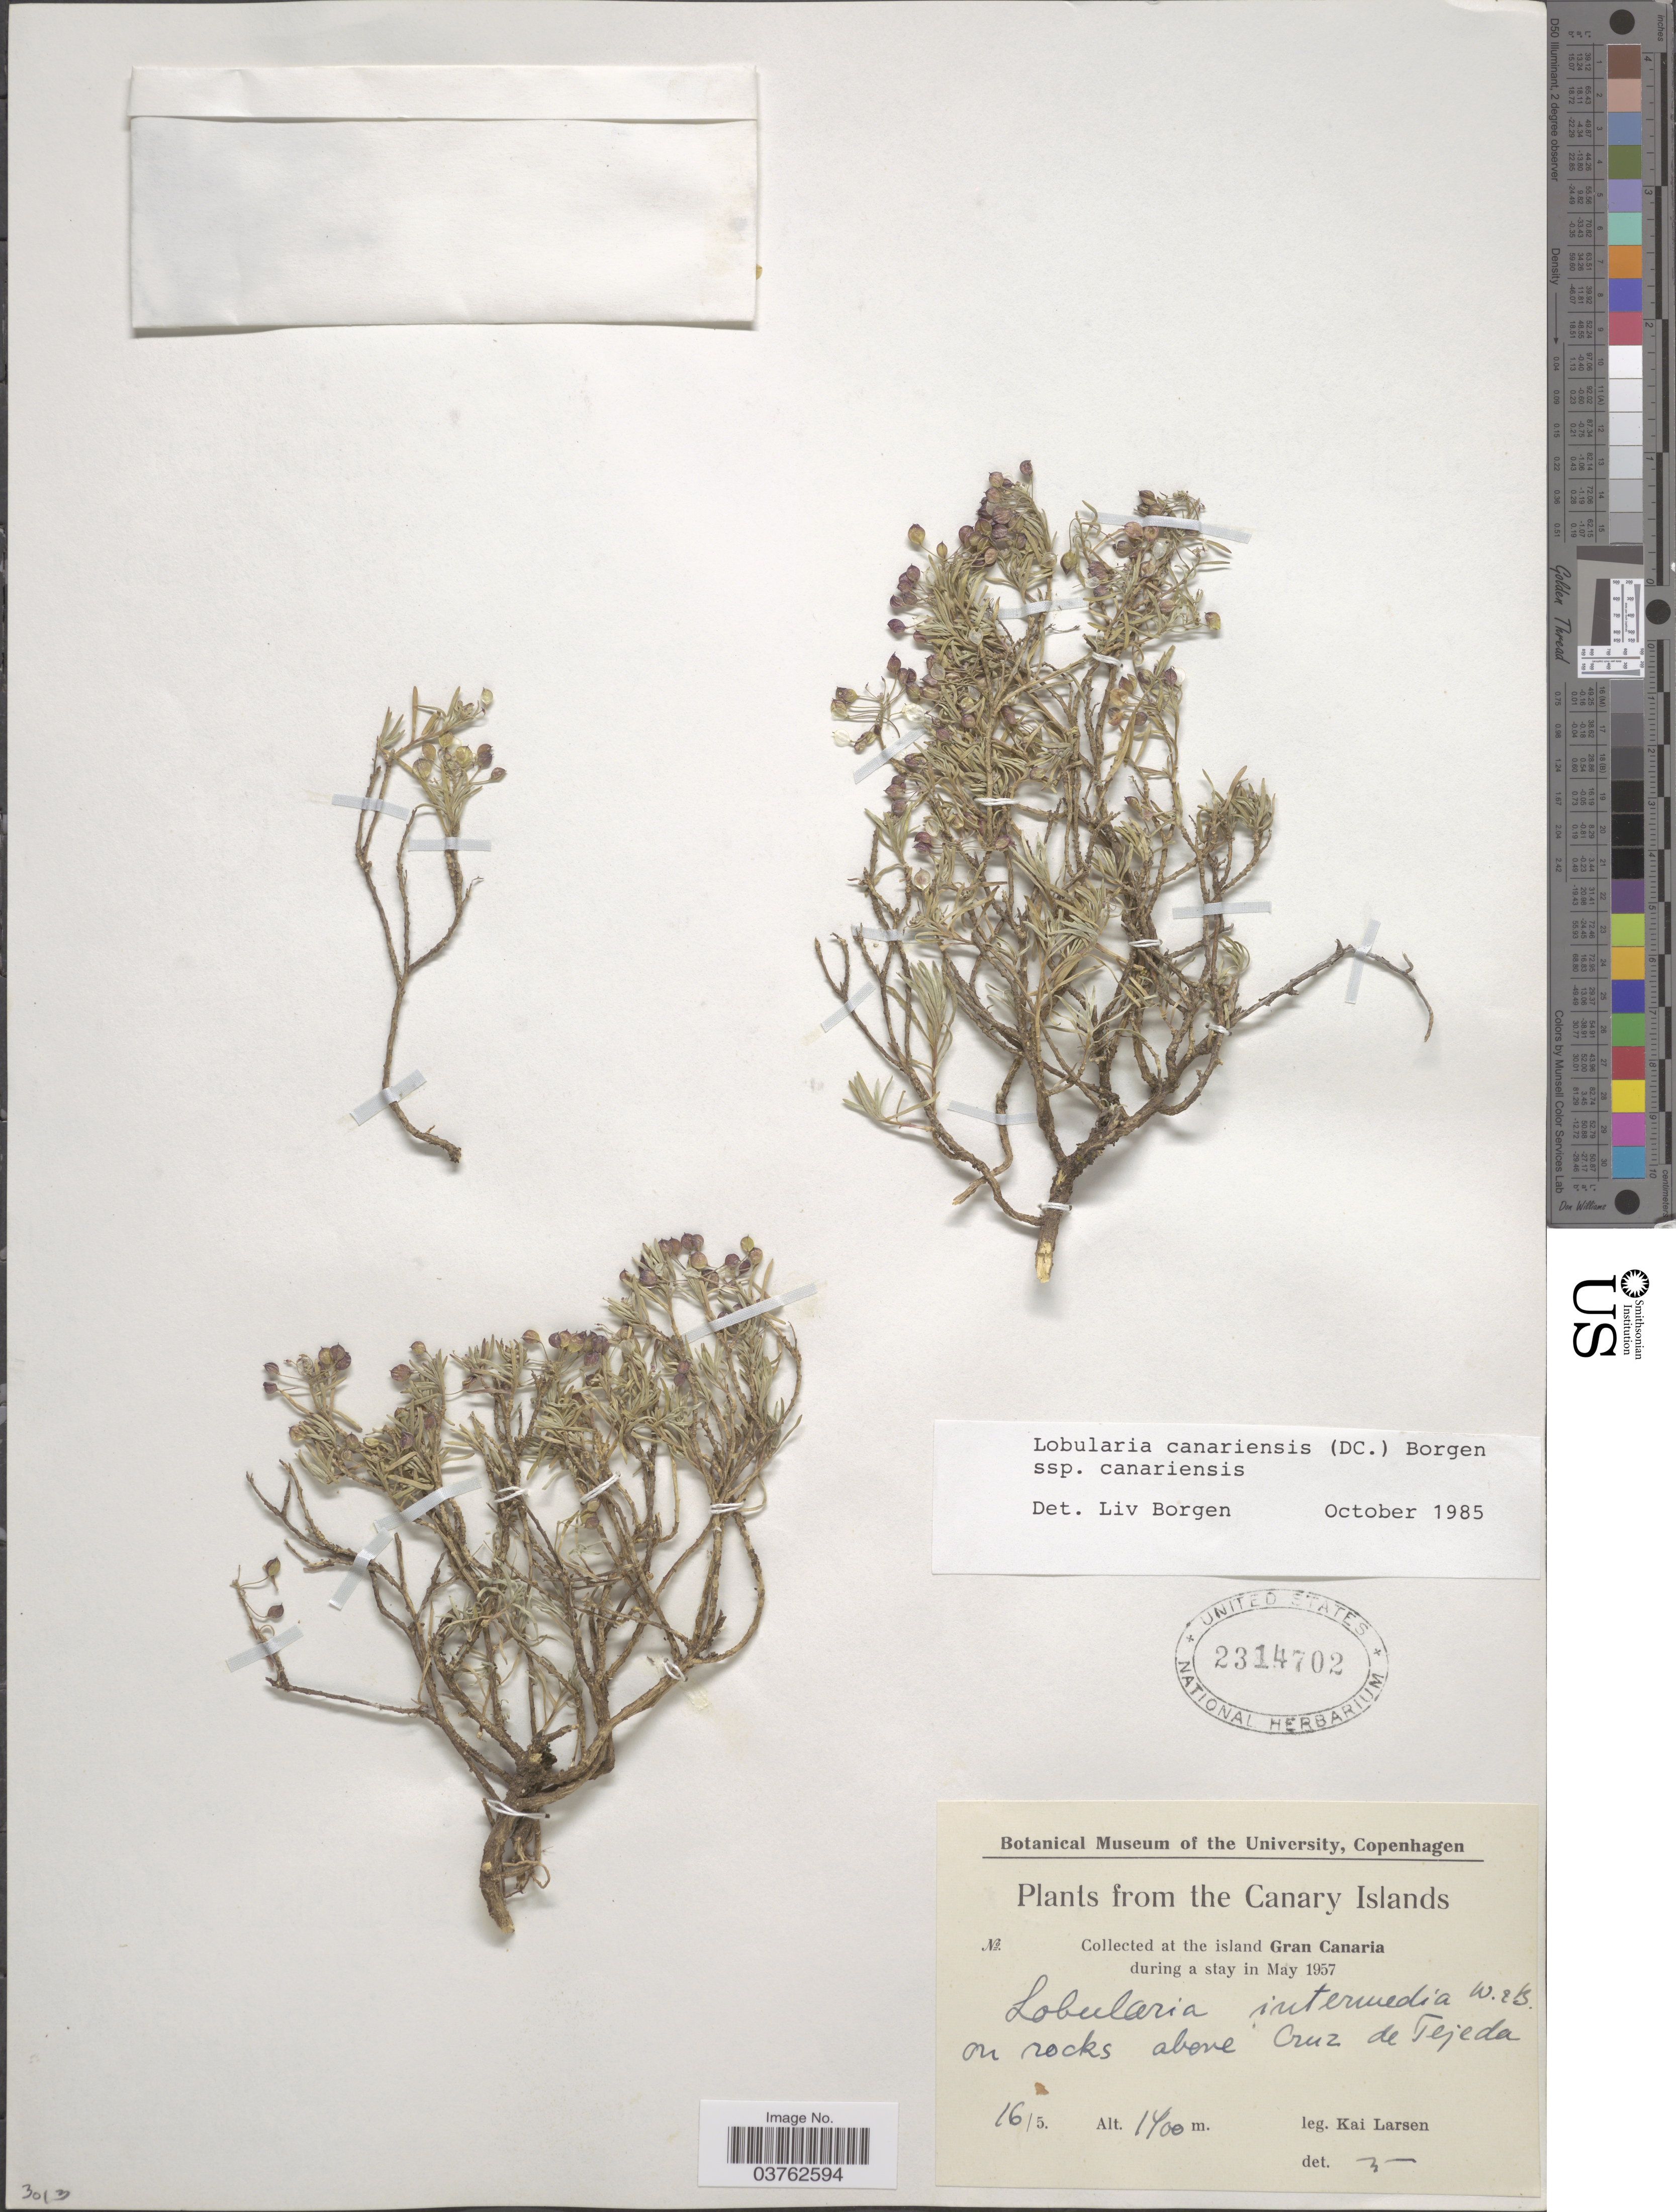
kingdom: Plantae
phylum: Tracheophyta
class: Magnoliopsida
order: Brassicales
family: Brassicaceae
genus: Lobularia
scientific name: Lobularia canariensis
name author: (DC.) L. Borgen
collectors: K. Larsen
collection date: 1957-05-16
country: Spain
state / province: Canarias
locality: The Canary Islands. At the island Gran Canaria. On rocks above Cruz de Tejeda.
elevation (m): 1400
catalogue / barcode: US 2314702